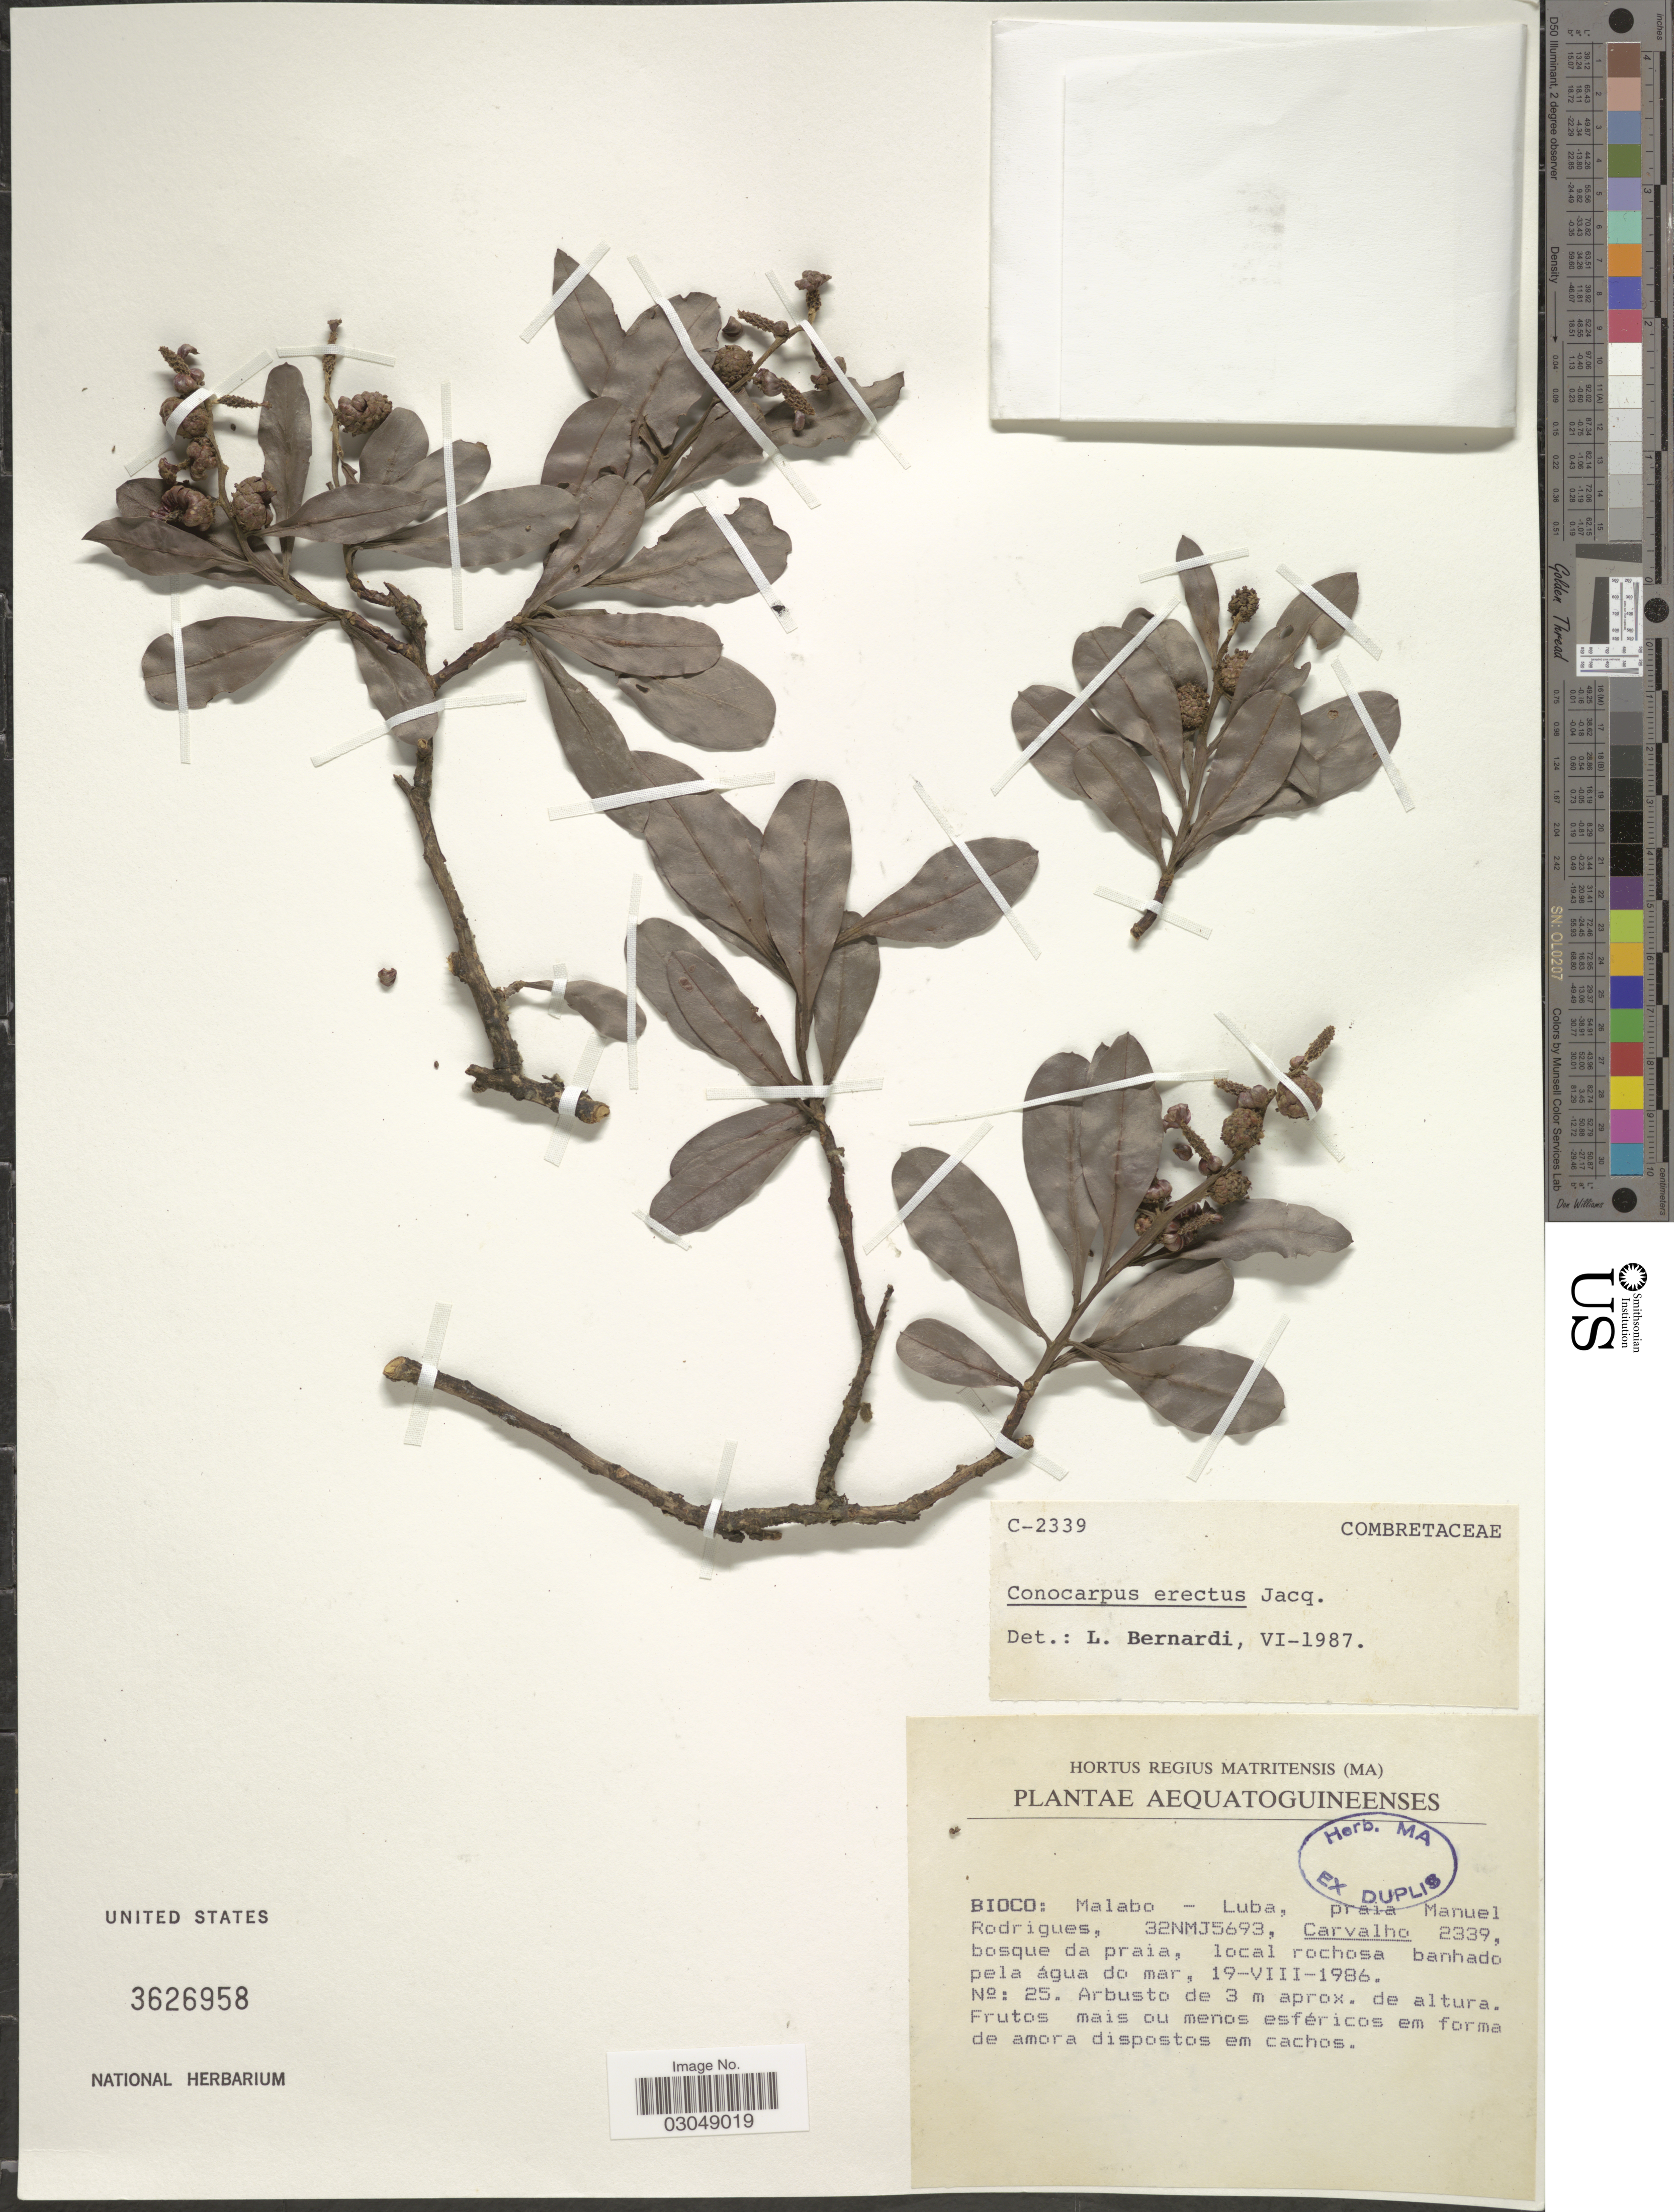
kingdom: Plantae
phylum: Tracheophyta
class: Magnoliopsida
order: Myrtales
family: Combretaceae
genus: Conocarpus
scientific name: Conocarpus erectus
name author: L.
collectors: Carvalho, --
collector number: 2339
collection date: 1986-08-19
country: Equatorial Guinea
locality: Aequatoguineenses. Bioco: Malabo - Luba, praia Manuel Rodrigues, 32NMJ5693.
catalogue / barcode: US 3626958